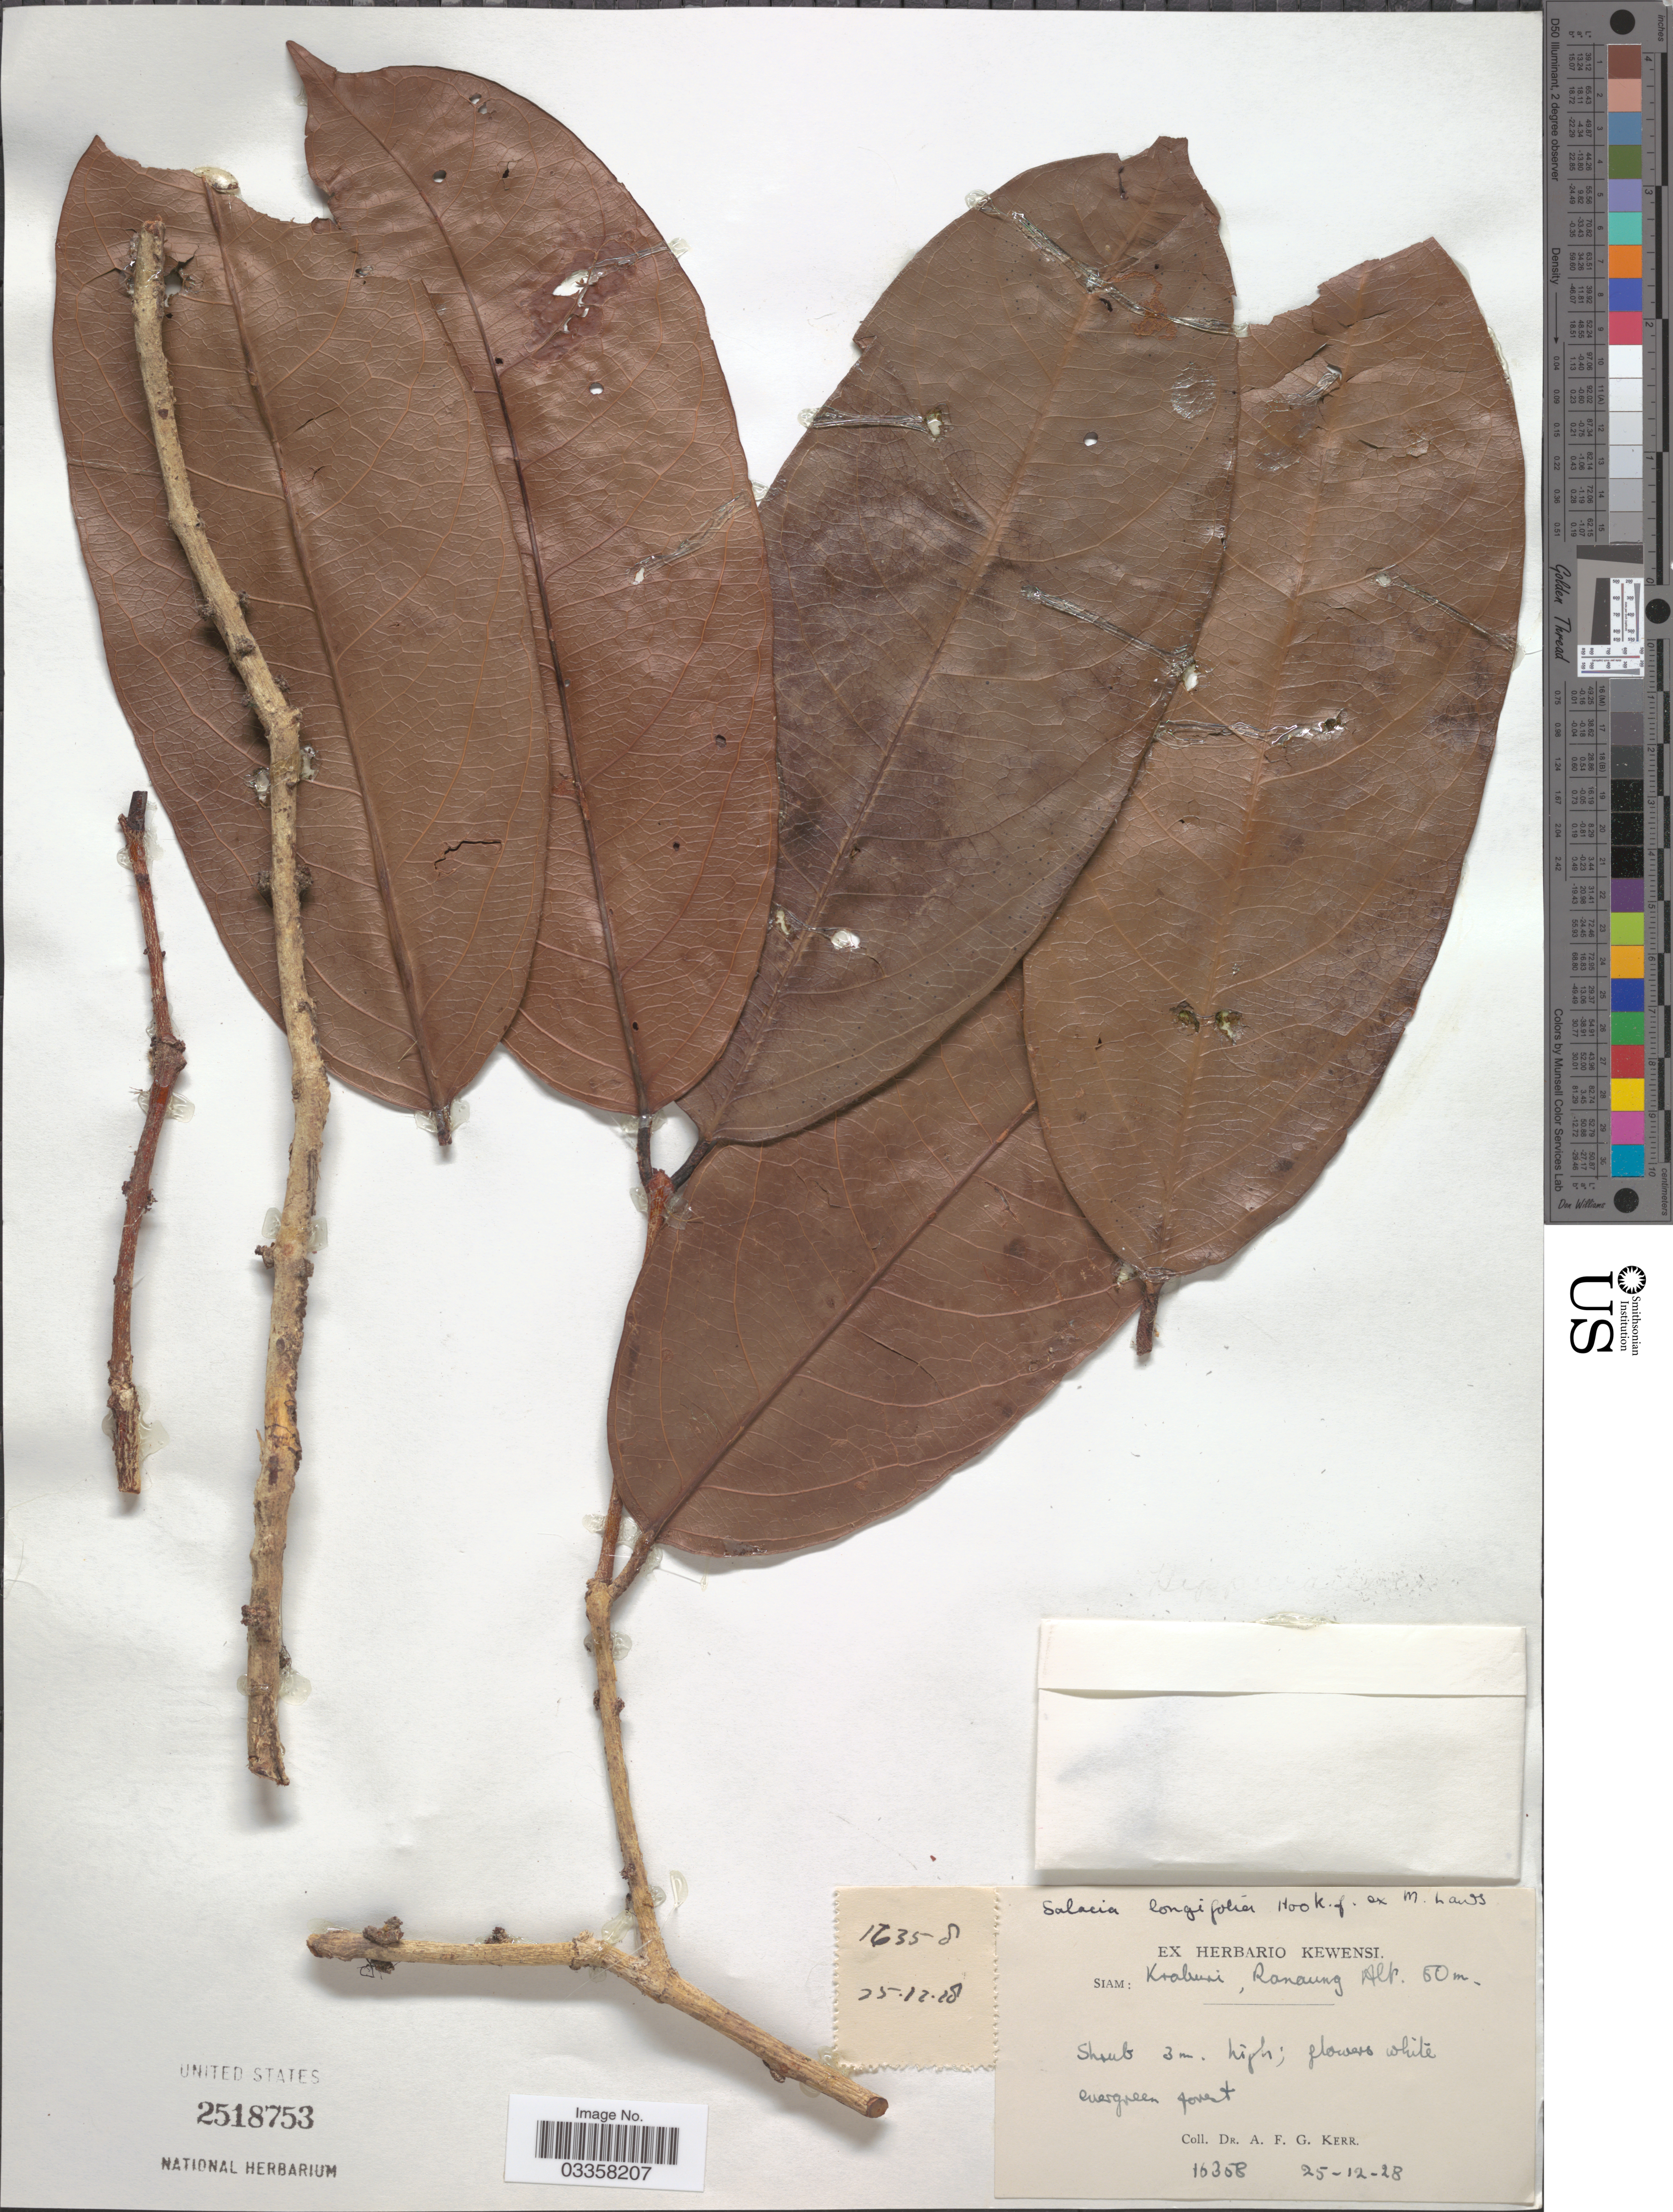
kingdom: Plantae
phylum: Tracheophyta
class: Magnoliopsida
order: Celastrales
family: Celastraceae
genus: Salacia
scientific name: Salacia longifolia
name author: Hook. f.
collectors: A. F. G. Kerr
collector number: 16358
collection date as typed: Transcribed d/m/y: 25/12/28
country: Thailand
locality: Siam: Krabusi [interpreted], Ranaung.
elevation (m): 50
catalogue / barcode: US 2518753